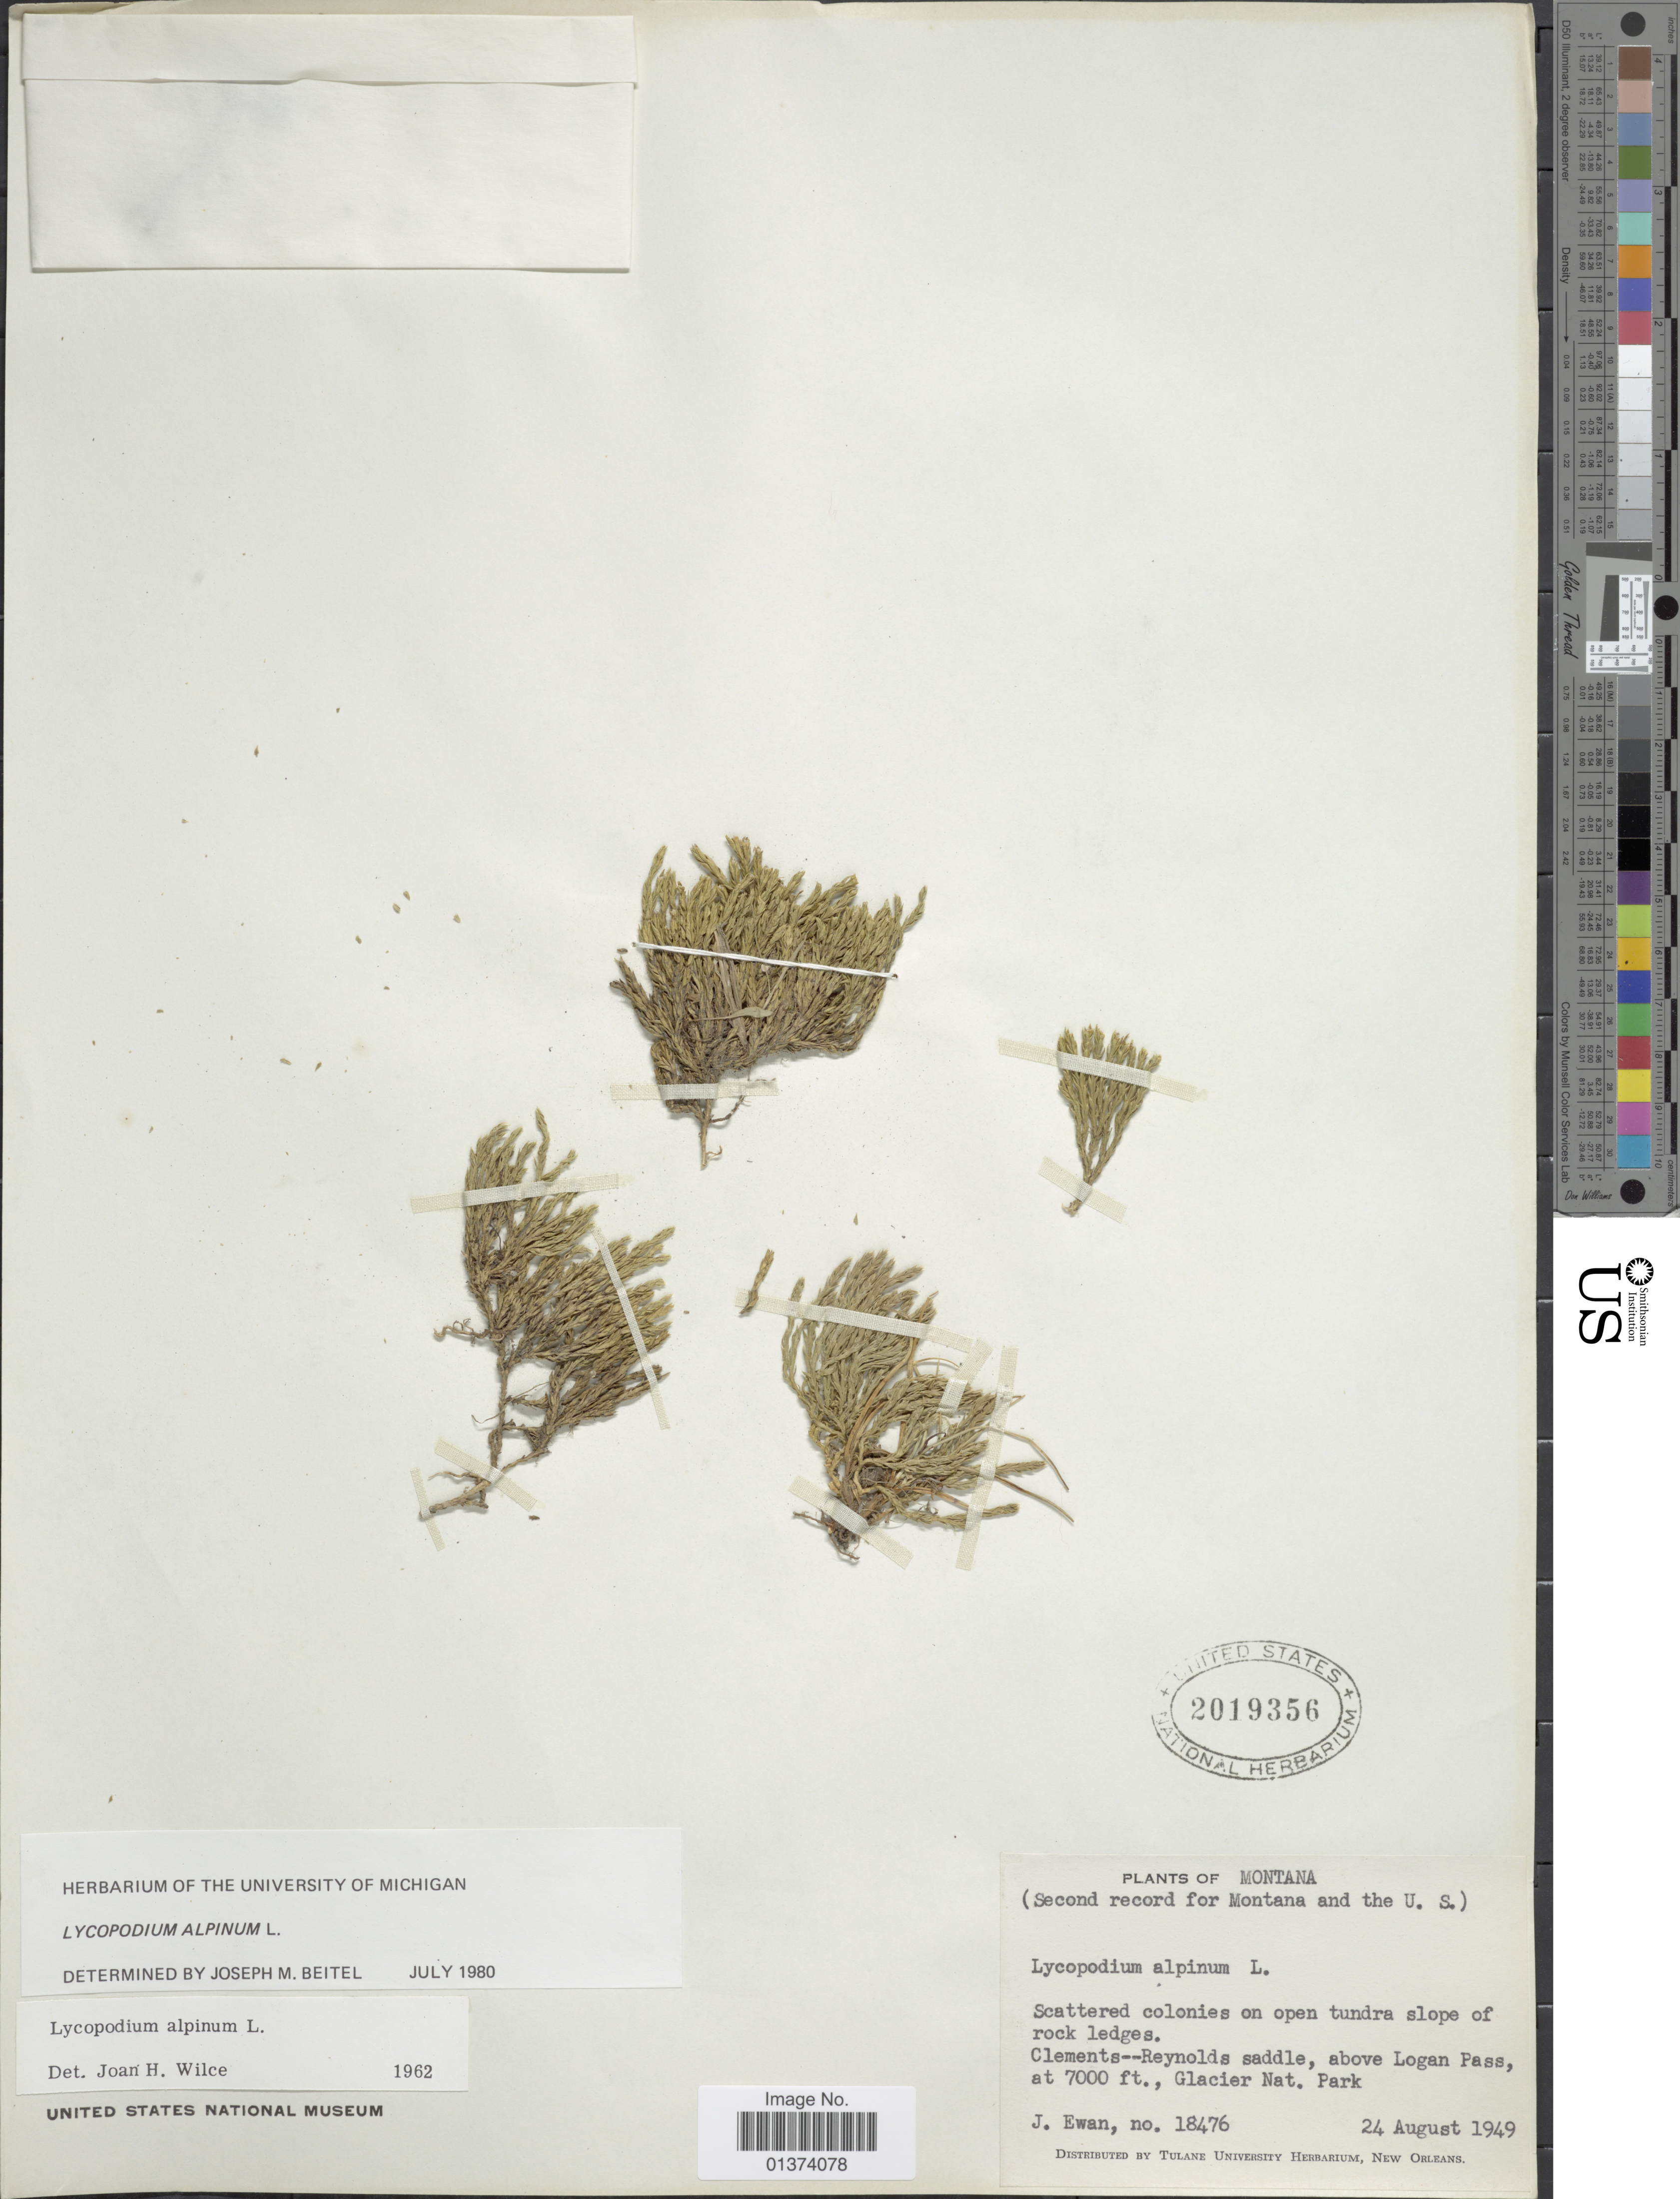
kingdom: Plantae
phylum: Tracheophyta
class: Lycopodiopsida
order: Lycopodiales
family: Lycopodiaceae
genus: Diphasiastrum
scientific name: Diphasiastrum alpinum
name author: (L.) Holub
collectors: J. A. Ewan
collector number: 18476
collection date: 1949-08-24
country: United States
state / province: Montana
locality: Scattered colonies on open tundra slope of rock ledges. Clements--Reynolds saddle, above Logan Pass, Glacier Nat. Park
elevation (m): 2134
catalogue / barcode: US 2019356